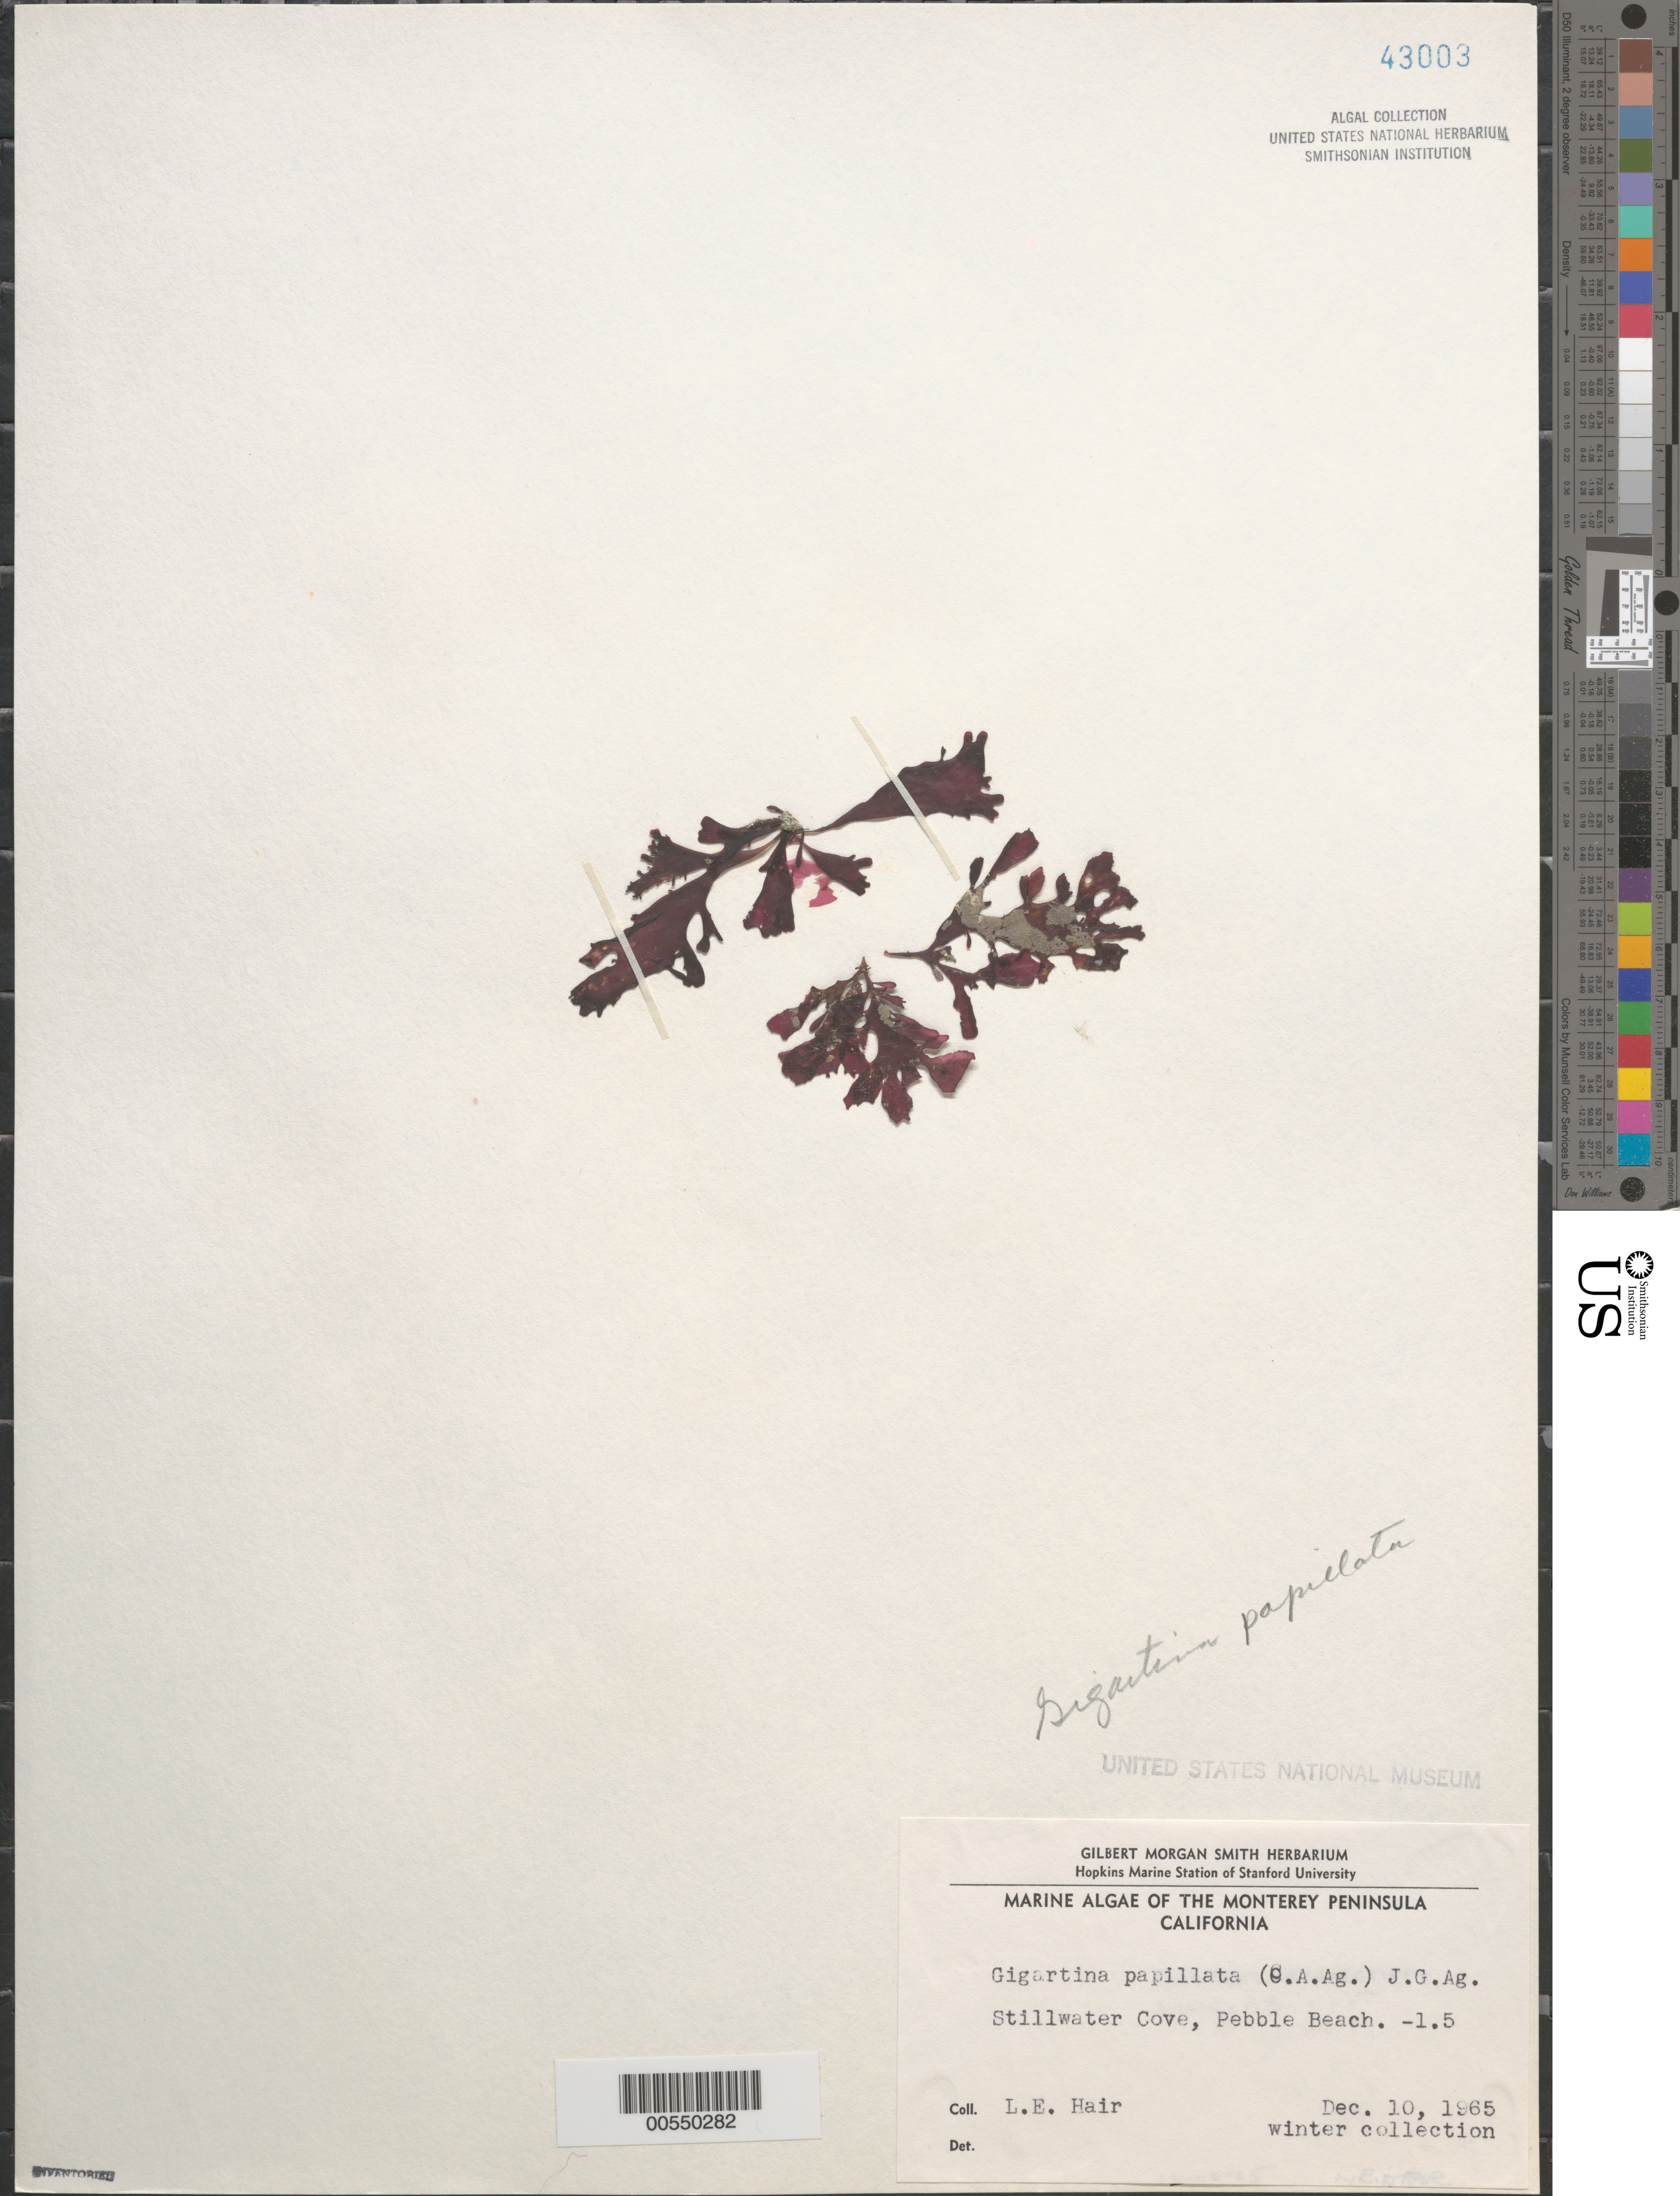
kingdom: Plantae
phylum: Rhodophyta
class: Florideophyceae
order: Gigartinales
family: Phyllophoraceae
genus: Mastocarpus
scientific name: Mastocarpus papillatus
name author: (C. Agardh) Kütz.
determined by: Algae name updating Project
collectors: L. Hair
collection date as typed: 10 Dec 1965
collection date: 1965-12-10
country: United States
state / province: California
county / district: Monterey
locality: Stillwater Cove, Pebble Beach, Monterey Peninsula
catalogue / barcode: US 43003